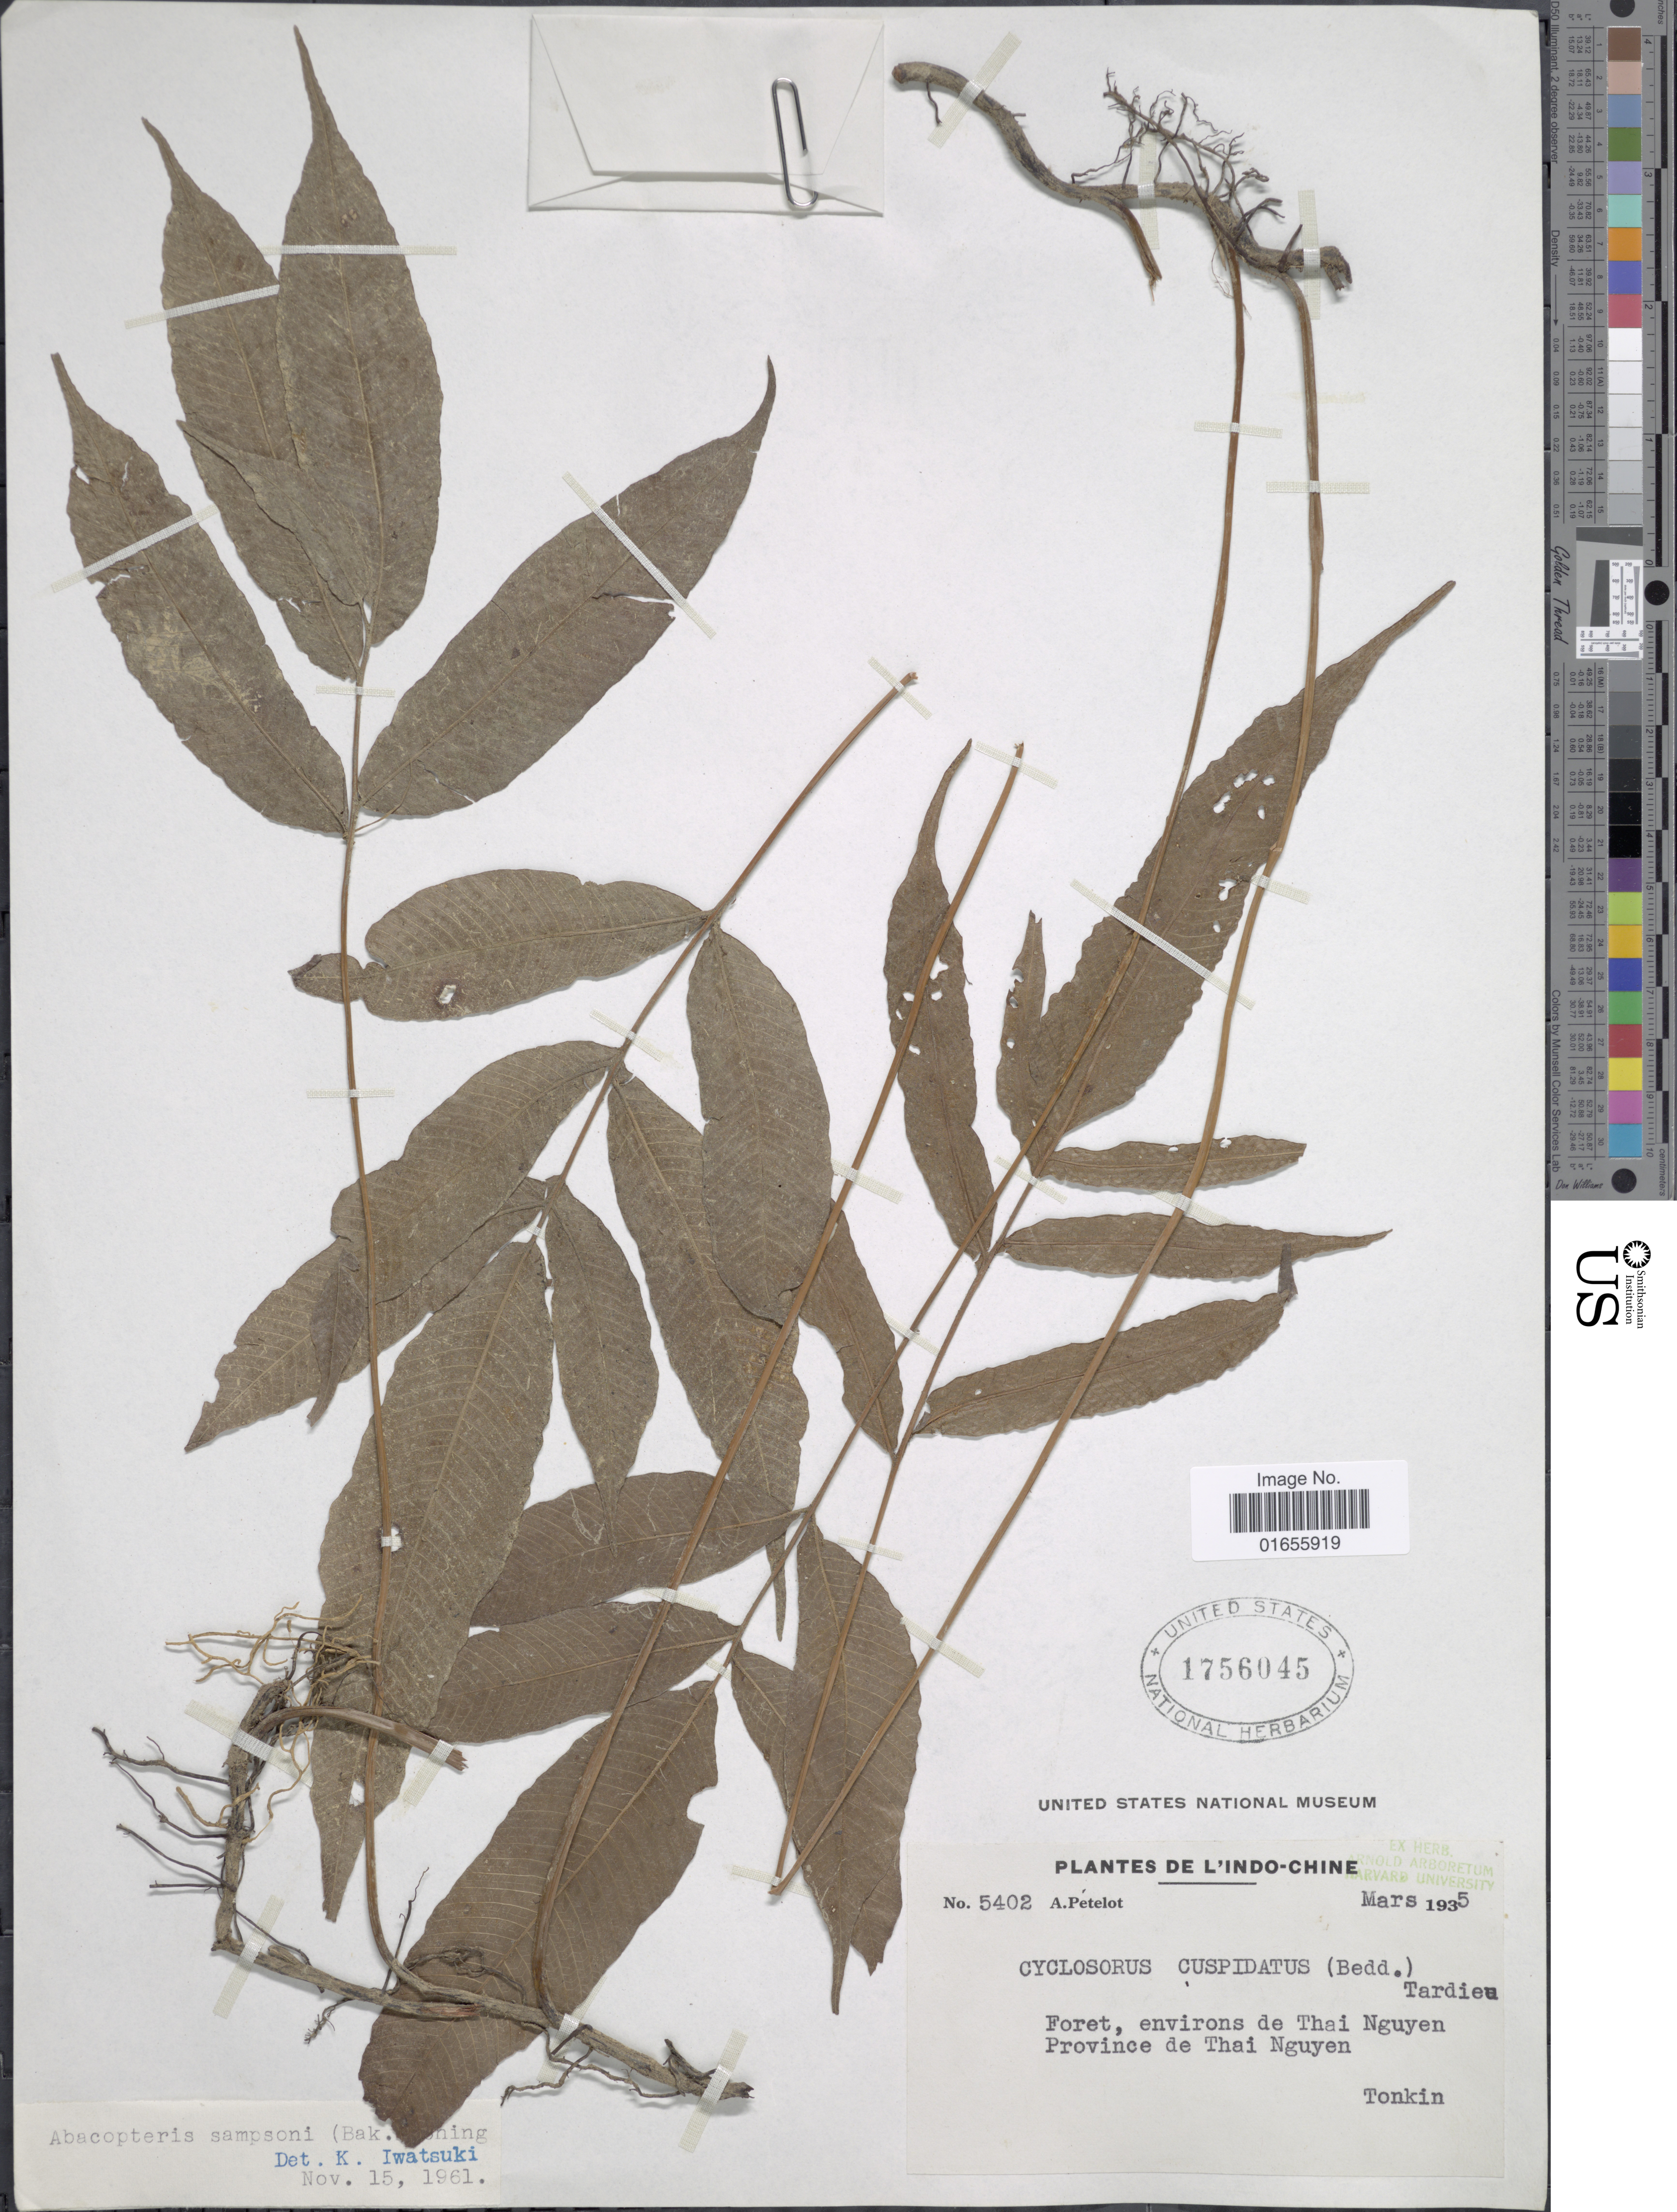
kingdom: Plantae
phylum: Tracheophyta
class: Polypodiopsida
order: Polypodiales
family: Thelypteridaceae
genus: Pronephrium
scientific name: Pronephrium megacuspe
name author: (Baker) Holttum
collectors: A. Petelot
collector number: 5402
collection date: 1935-03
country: Vietnam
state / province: Thai Nguyen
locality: L'indo - Chine, Foret, environs de Thai Nguyen, Tonkin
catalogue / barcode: US 1756045